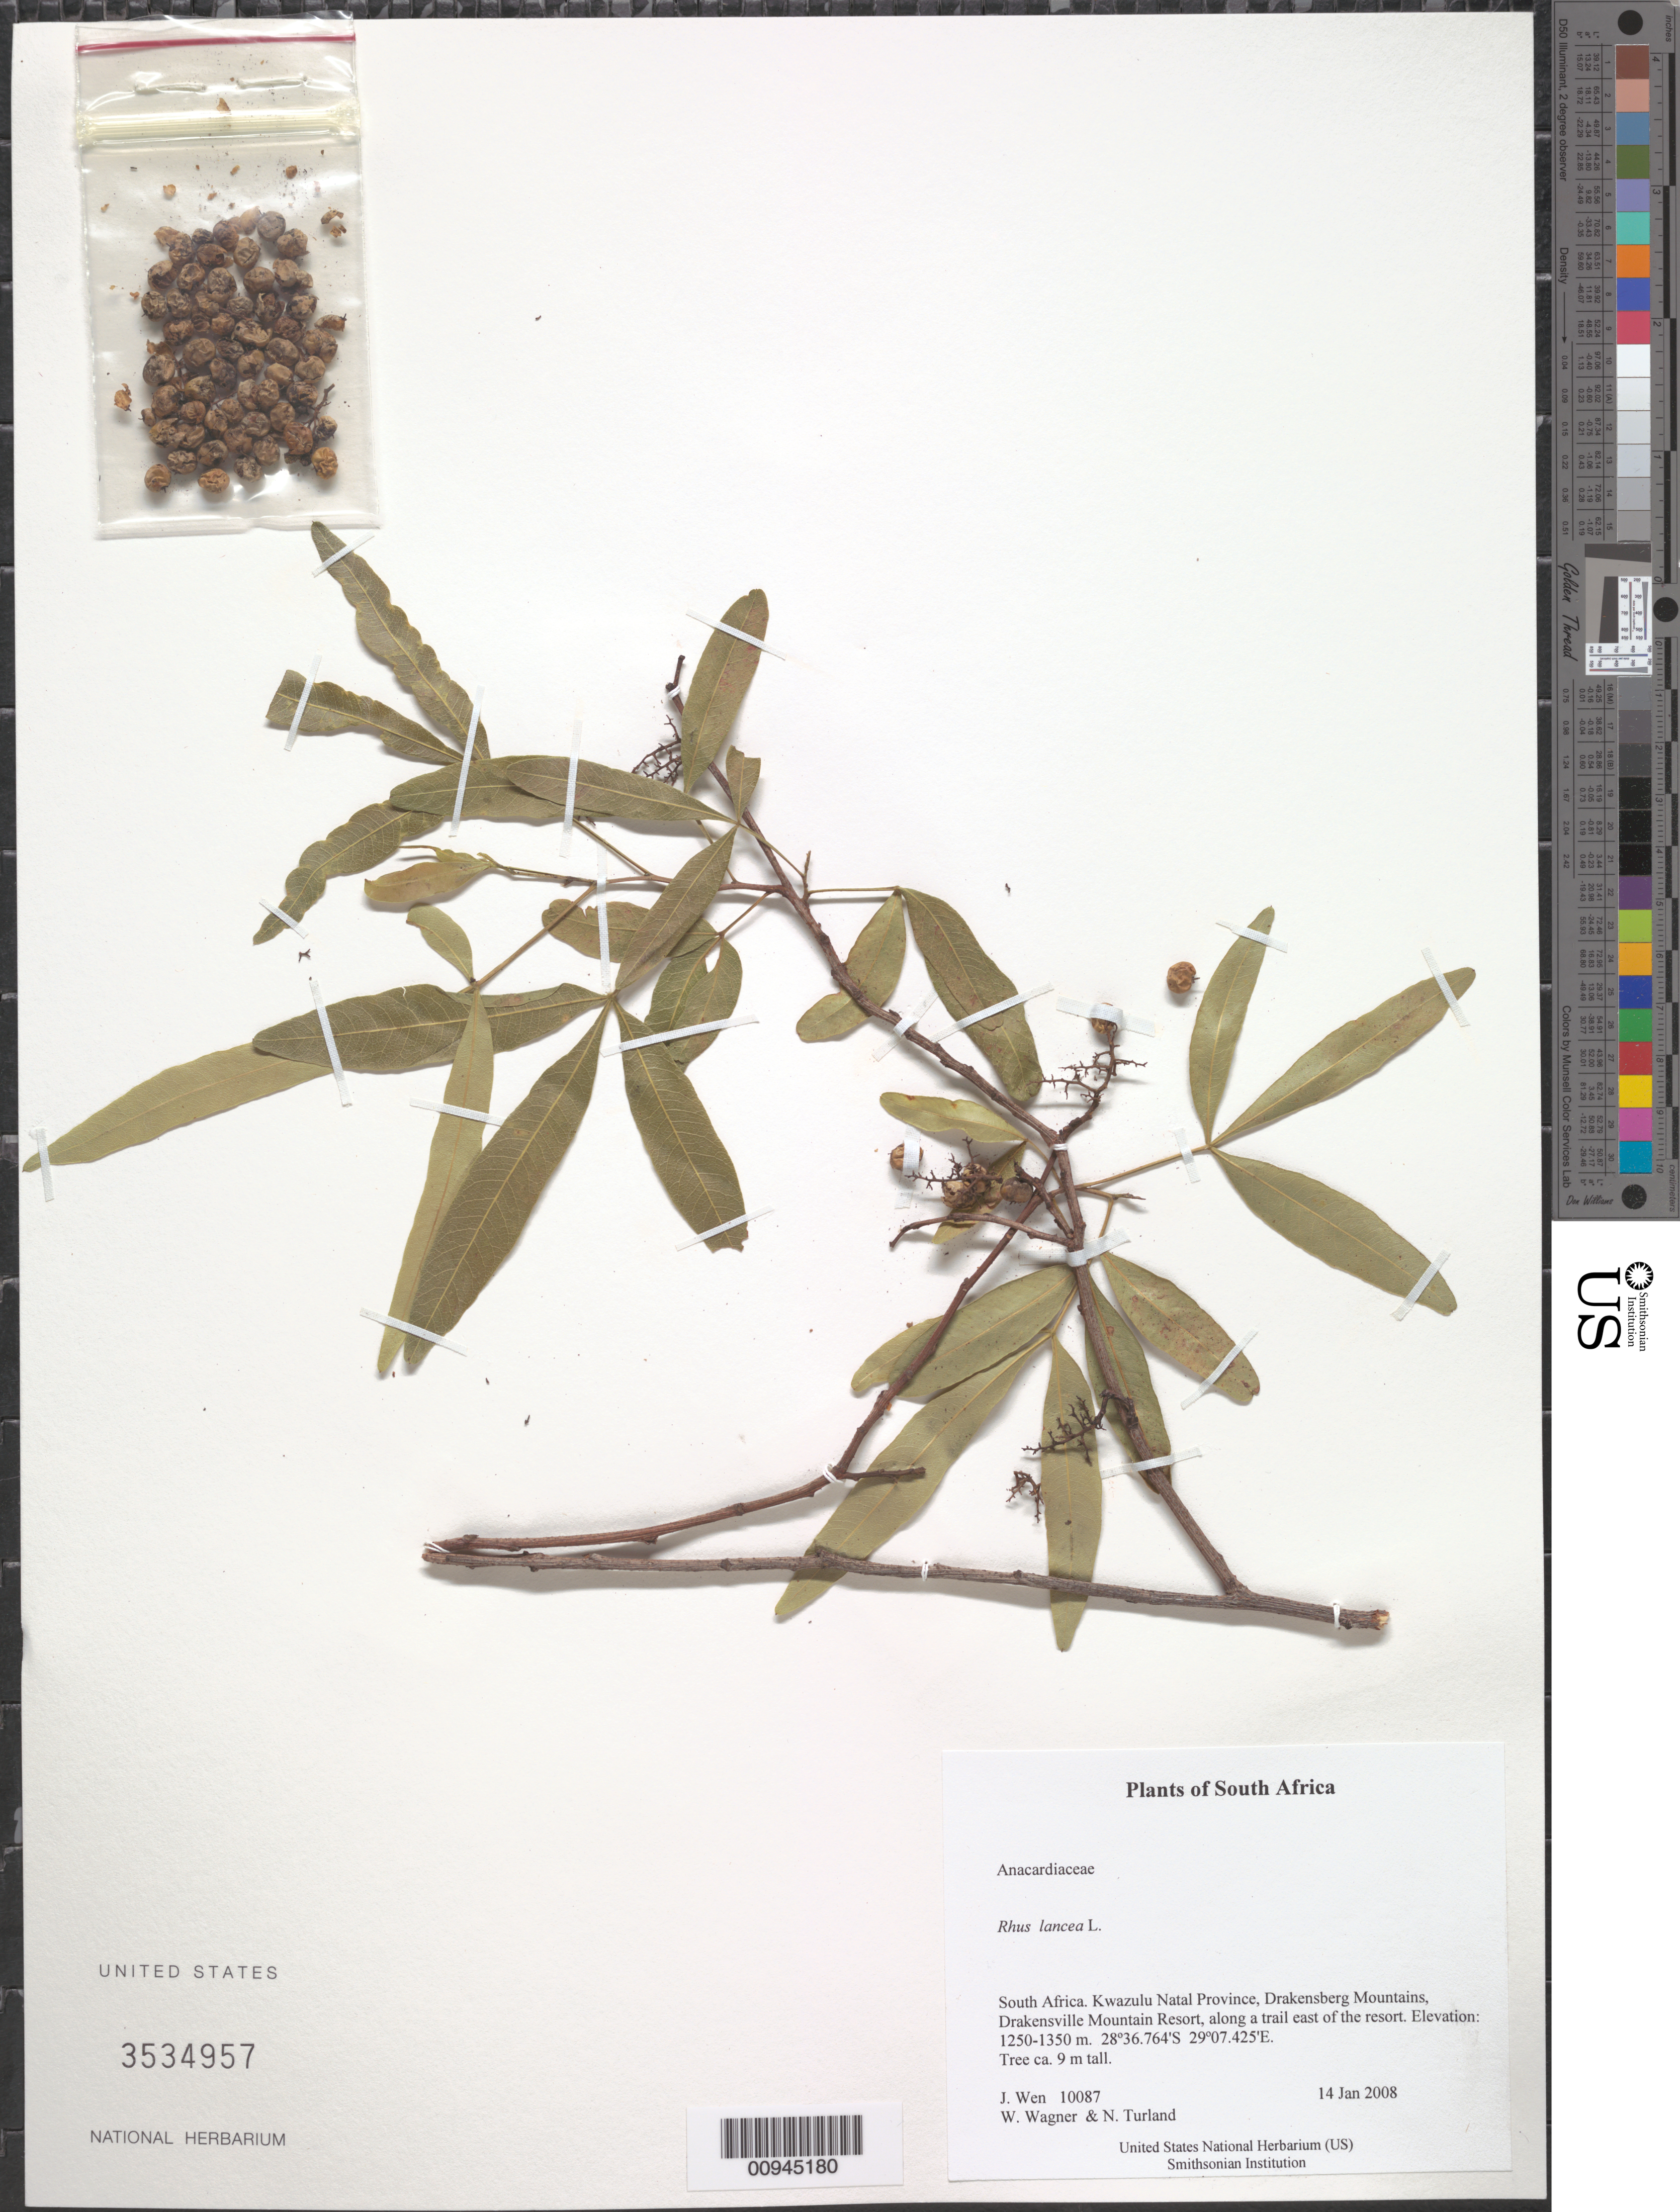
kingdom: Plantae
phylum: Tracheophyta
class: Magnoliopsida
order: Sapindales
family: Anacardiaceae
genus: Rhus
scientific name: Rhus lancea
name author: L. f.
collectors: J. Wen, W. L. Wagner & N. Turland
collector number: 10087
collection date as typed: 14 Jan 2008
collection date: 2008-01-14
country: South Africa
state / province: KwaZulu-Natal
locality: KwaZulu Natal Province, Drakensberg Mountains, Drakensville Mountain Resort, along a trail east of the resort.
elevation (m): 1250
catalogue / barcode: US 3534957